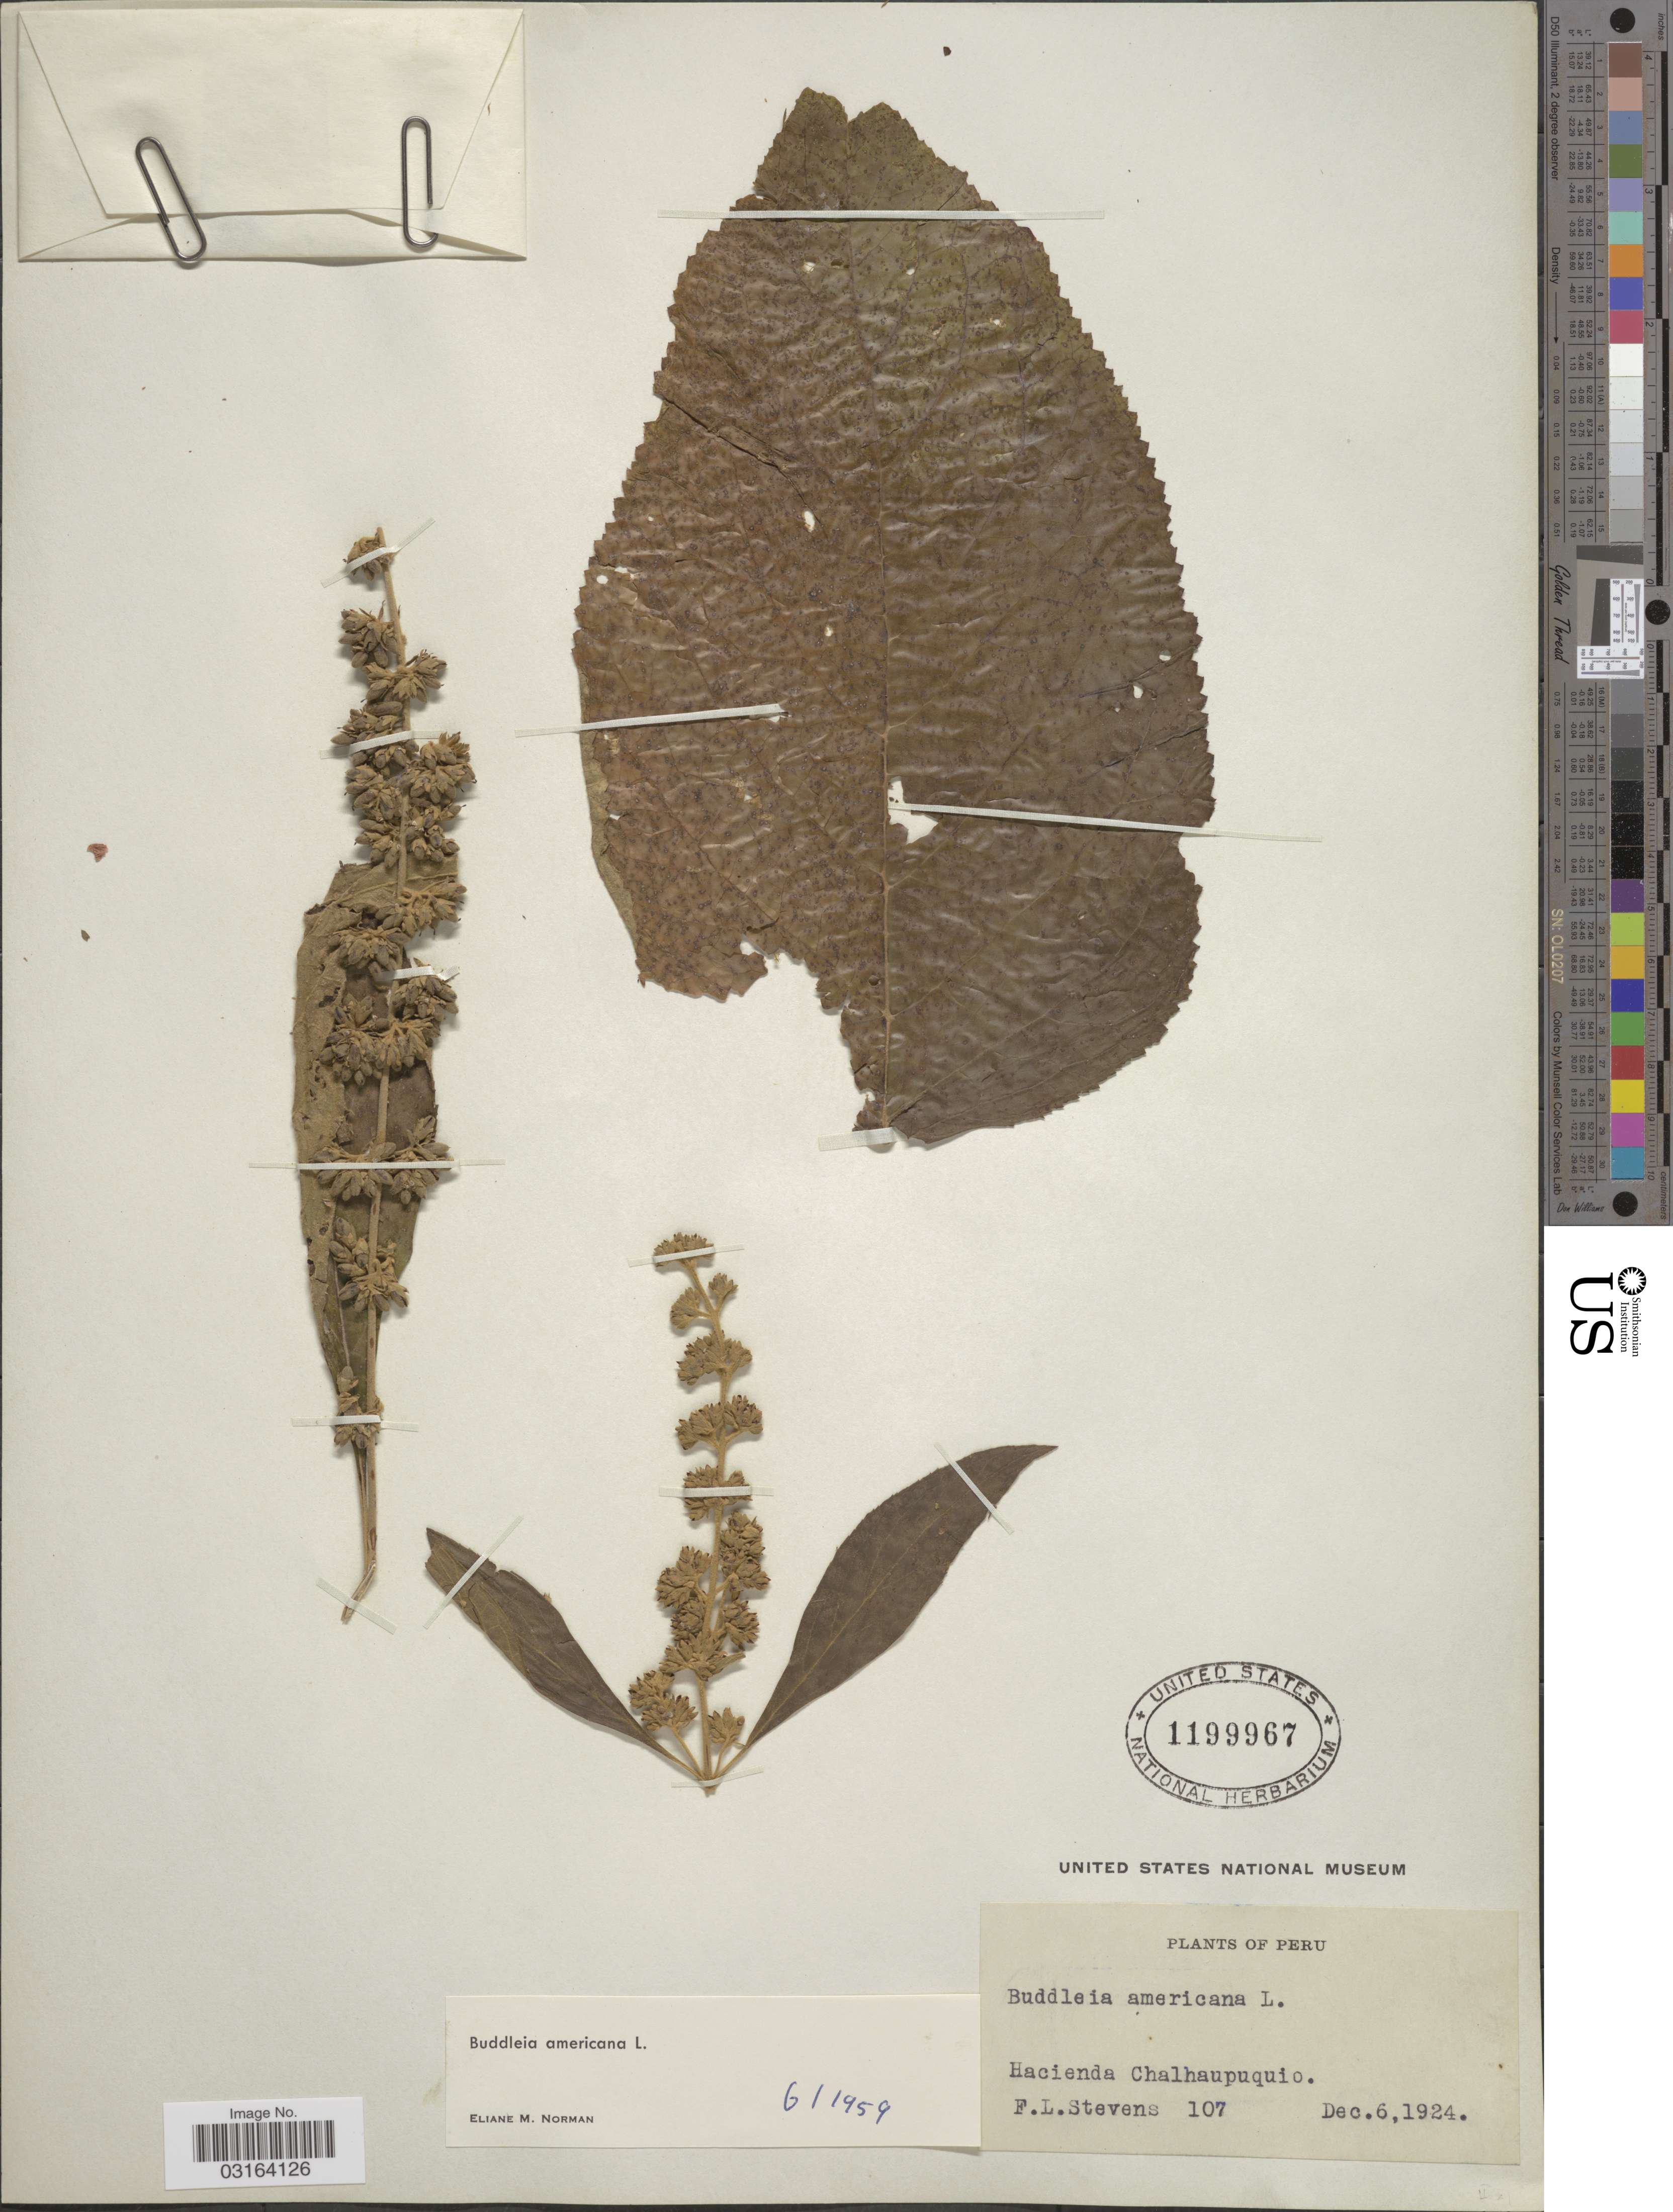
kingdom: Plantae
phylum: Tracheophyta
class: Magnoliopsida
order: Lamiales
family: Scrophulariaceae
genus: Buddleja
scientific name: Buddleja americana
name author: L.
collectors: F. L. Stevens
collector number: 107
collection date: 1924-12-06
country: Peru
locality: Hacienda Chalhaupuquio.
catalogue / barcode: US 1199967